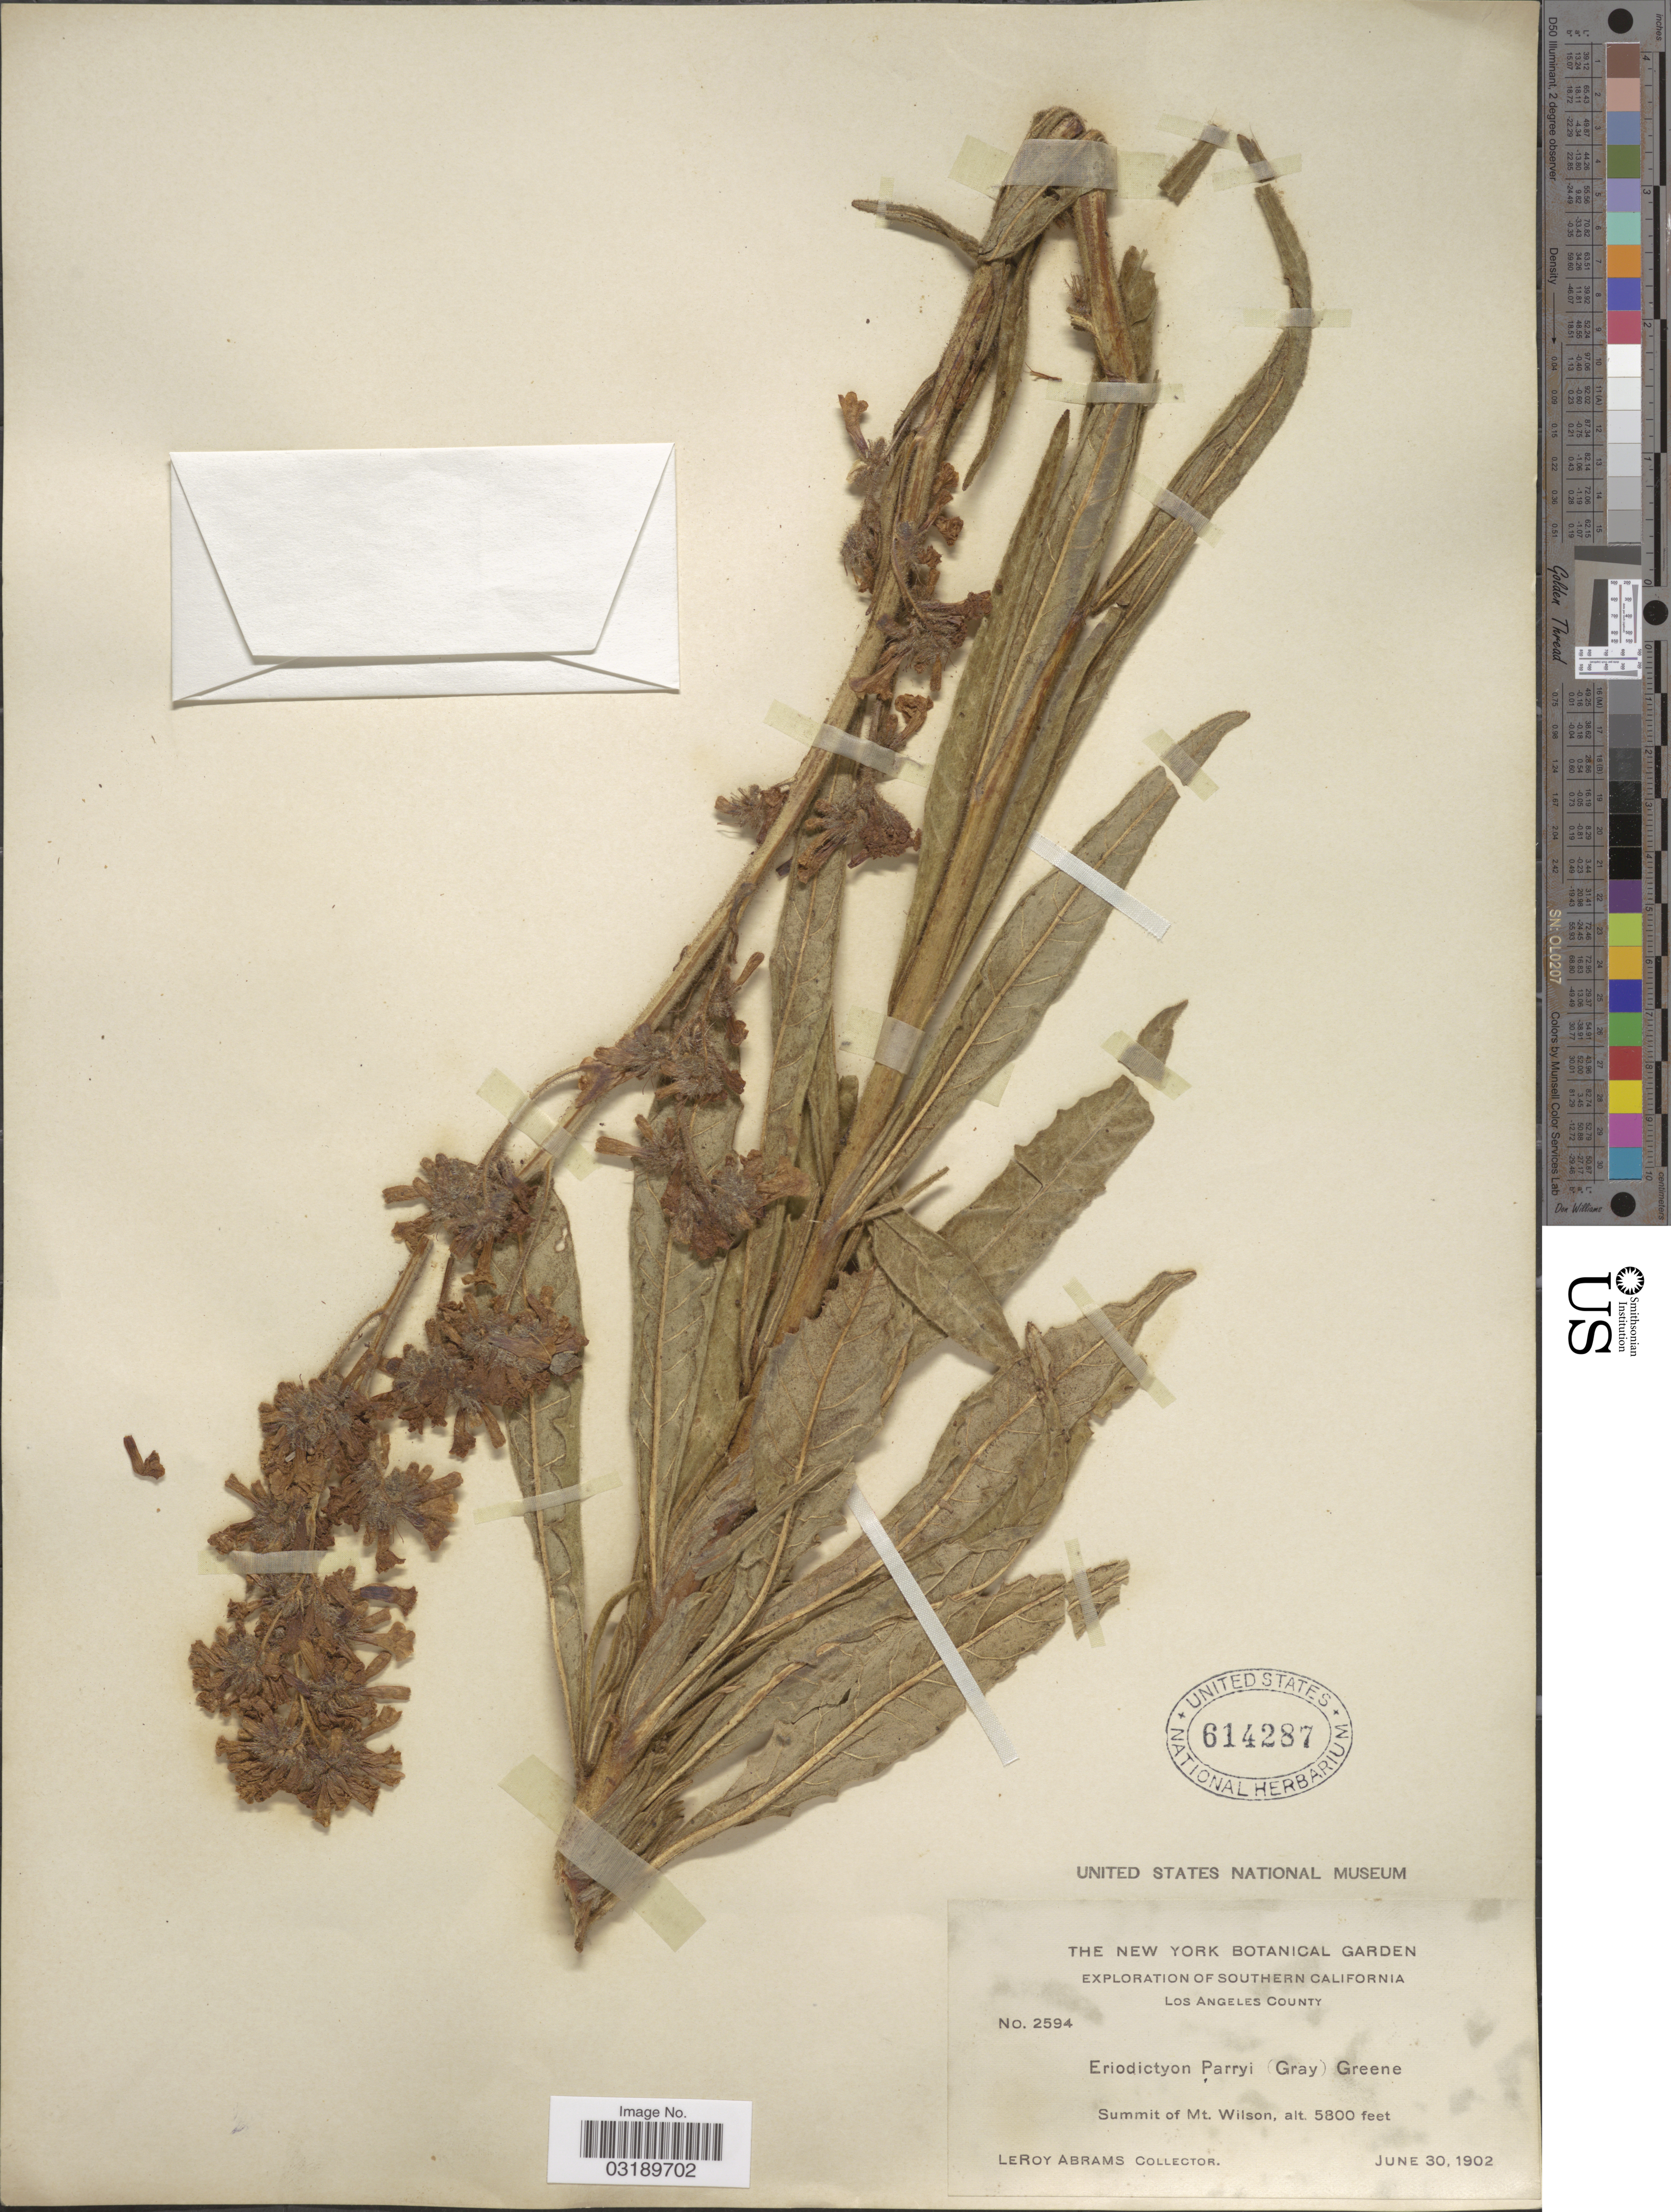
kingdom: Plantae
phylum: Tracheophyta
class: Magnoliopsida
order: Boraginales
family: Namaceae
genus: Eriodictyon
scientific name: Eriodictyon parryi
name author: A. Gray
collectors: L. Abrams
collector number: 2594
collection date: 1902-06-30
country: United States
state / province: California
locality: Southern California. Summit of Mt. Wilson.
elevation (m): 1768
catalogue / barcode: US 614287